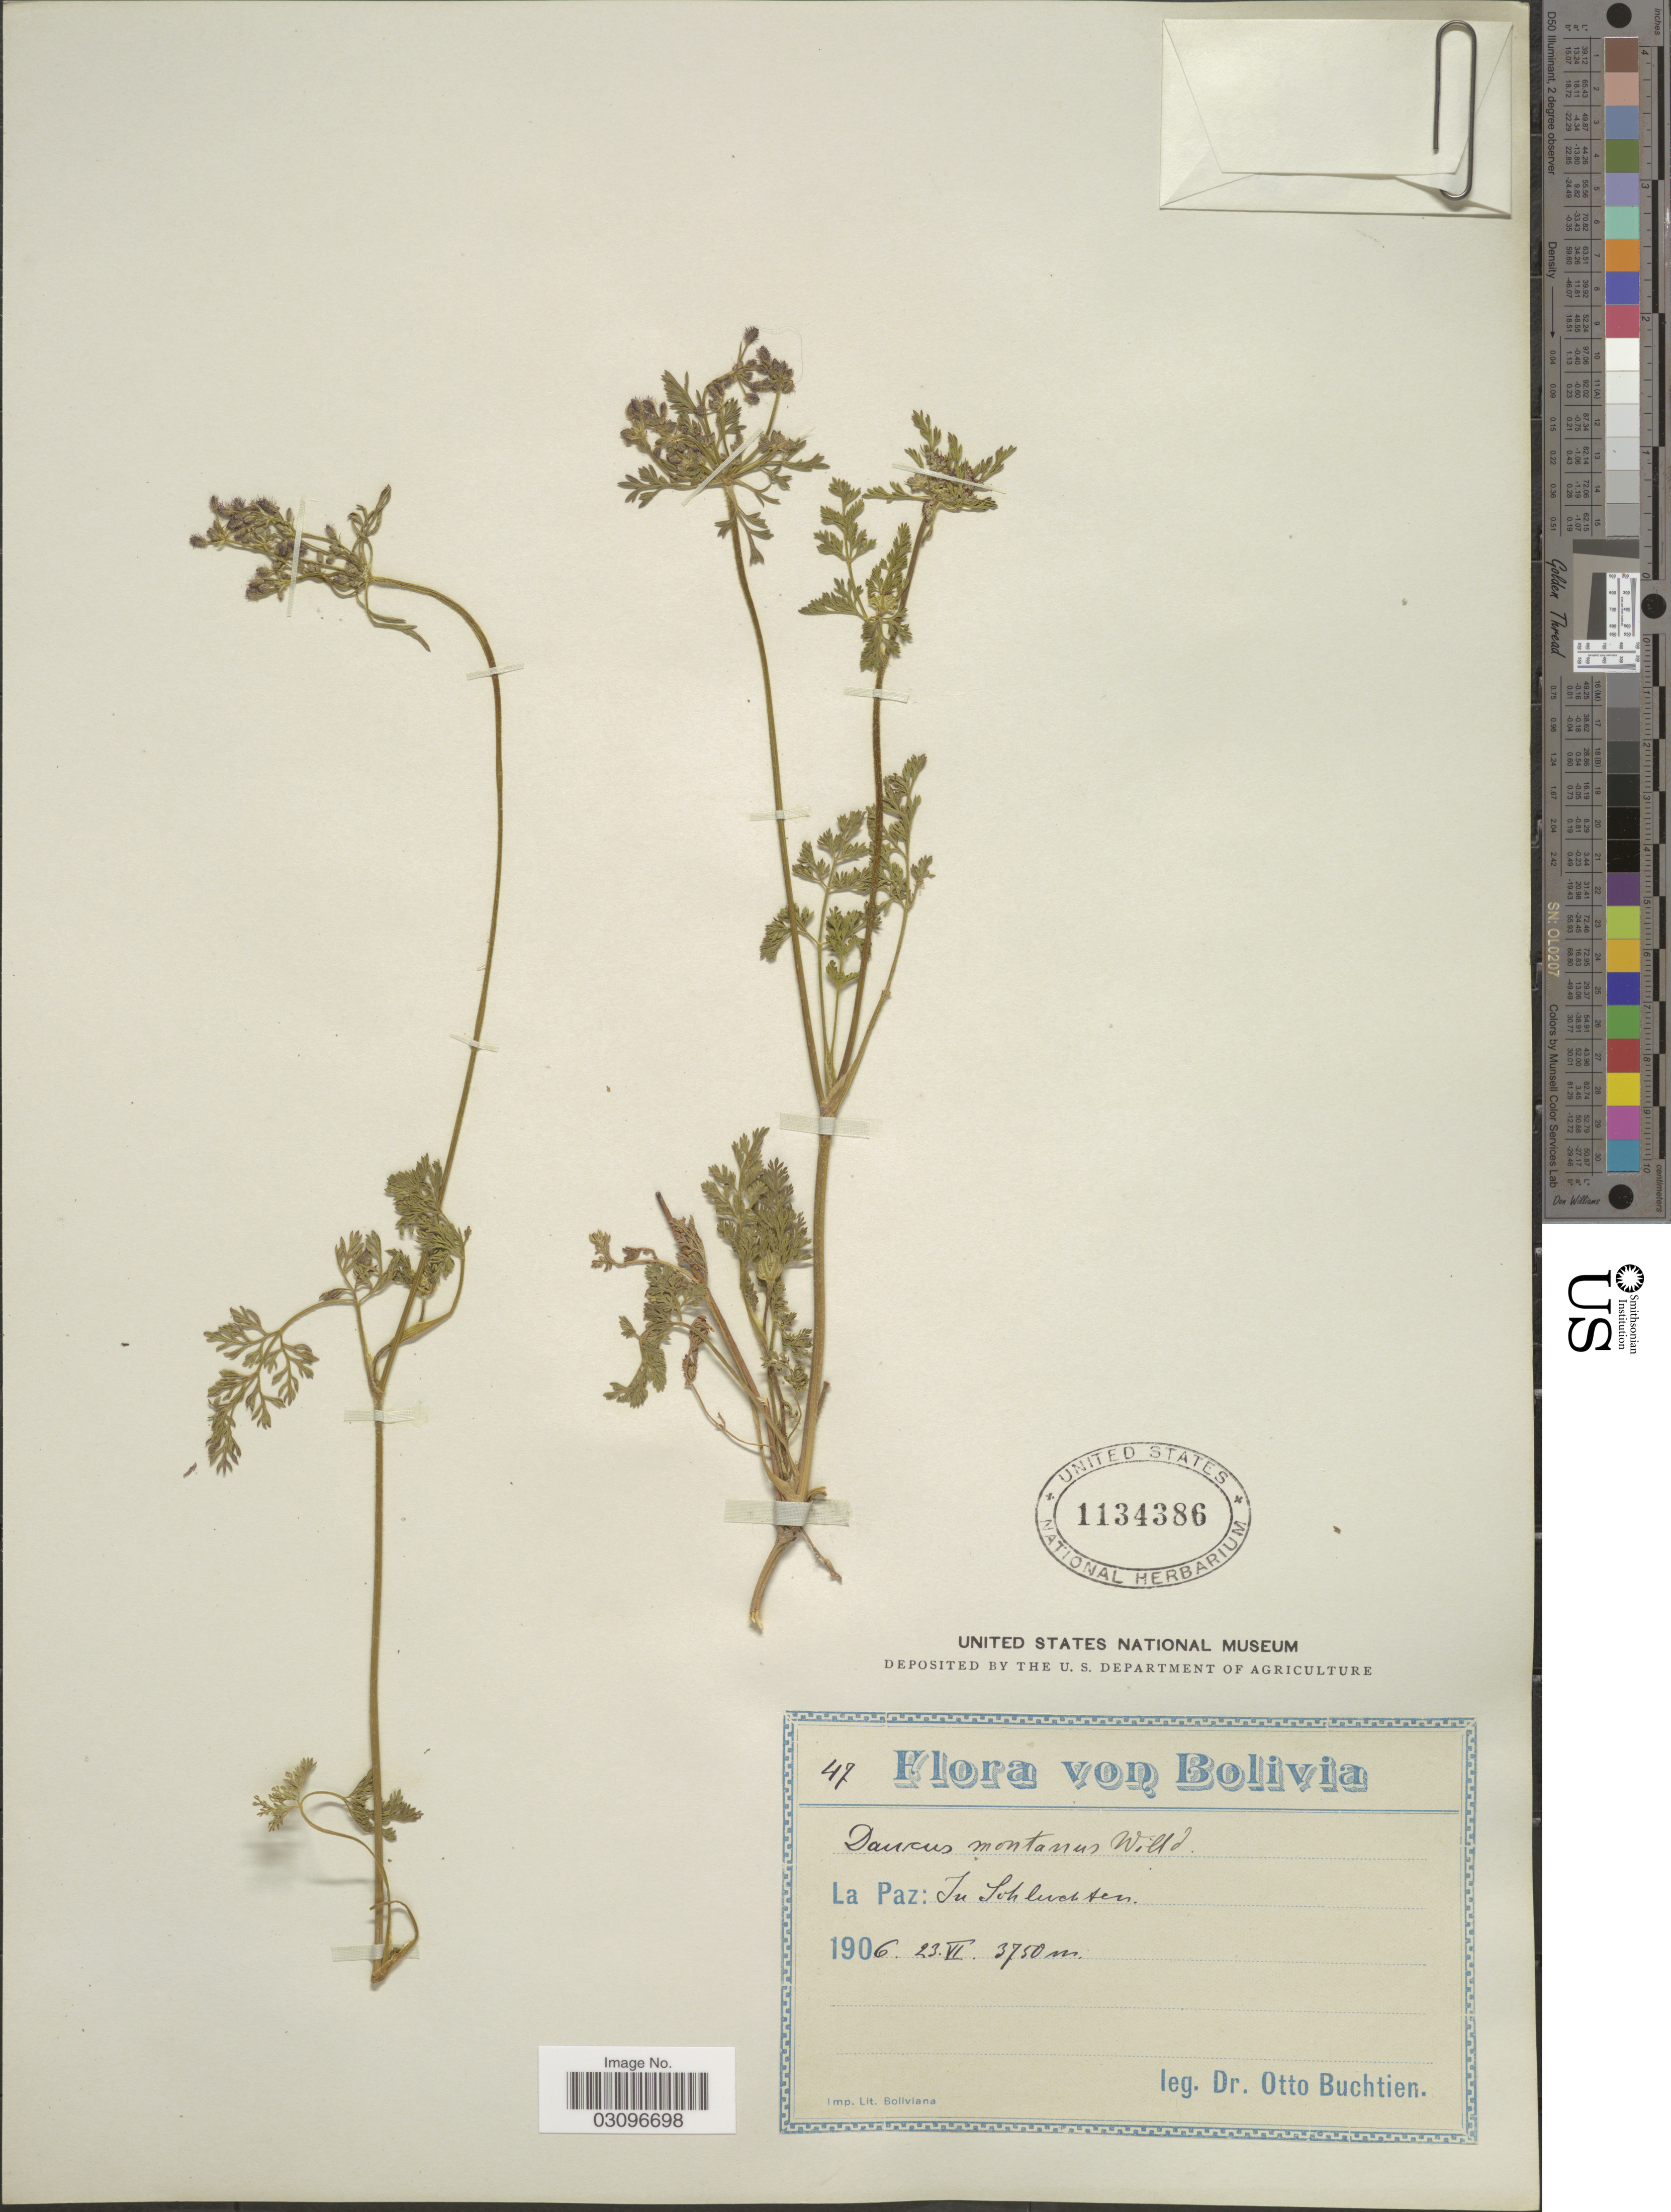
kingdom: Plantae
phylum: Tracheophyta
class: Magnoliopsida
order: Apiales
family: Apiaceae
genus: Daucus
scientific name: Daucus montanus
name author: Humb. & Bonpl. ex Spreng.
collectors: O. Buchtien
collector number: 47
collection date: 1906-06-23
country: Bolivia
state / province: La Paz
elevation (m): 3750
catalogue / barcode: US 1134386